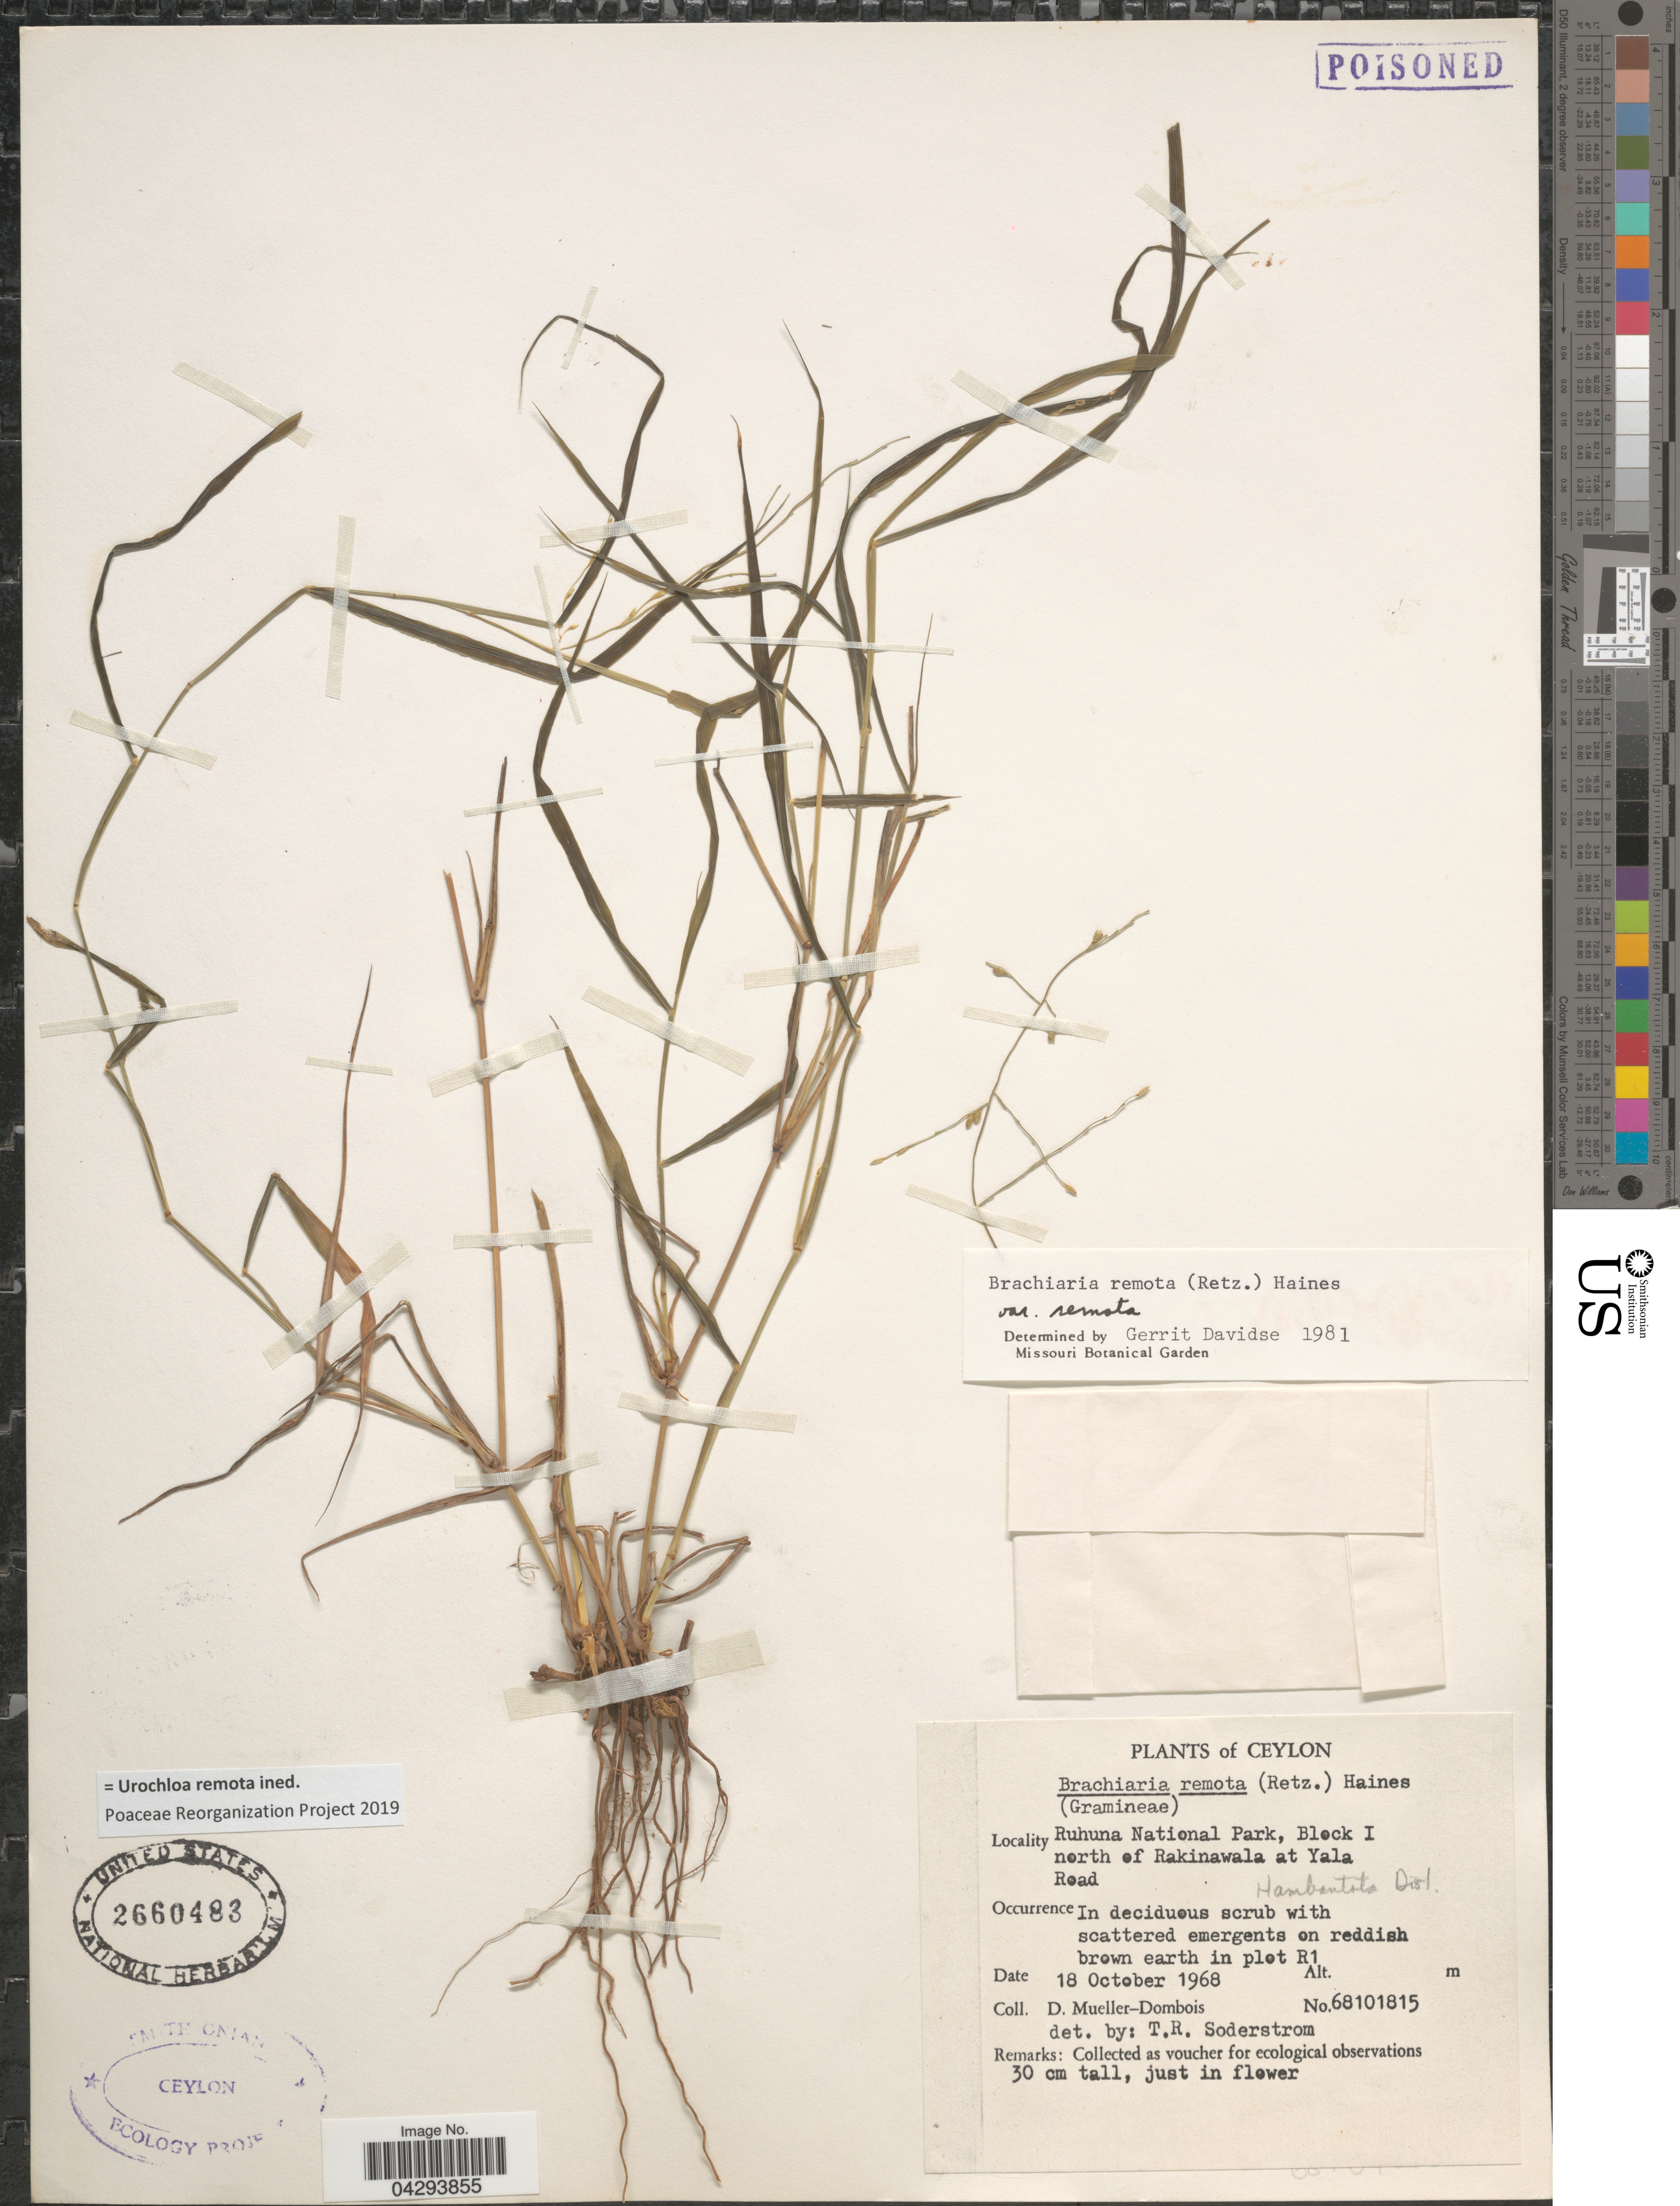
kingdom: Plantae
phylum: Tracheophyta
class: Liliopsida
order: Poales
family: Poaceae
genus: Urochloa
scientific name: Urochloa remota ined.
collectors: D. Mueller-Dombois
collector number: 68101815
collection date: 1968-10-18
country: Sri Lanka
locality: Ceylon. Ruhuna National Park, Block I north of Rakinawala at Yala Road. Hambantota Dist.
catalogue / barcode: US 2660483